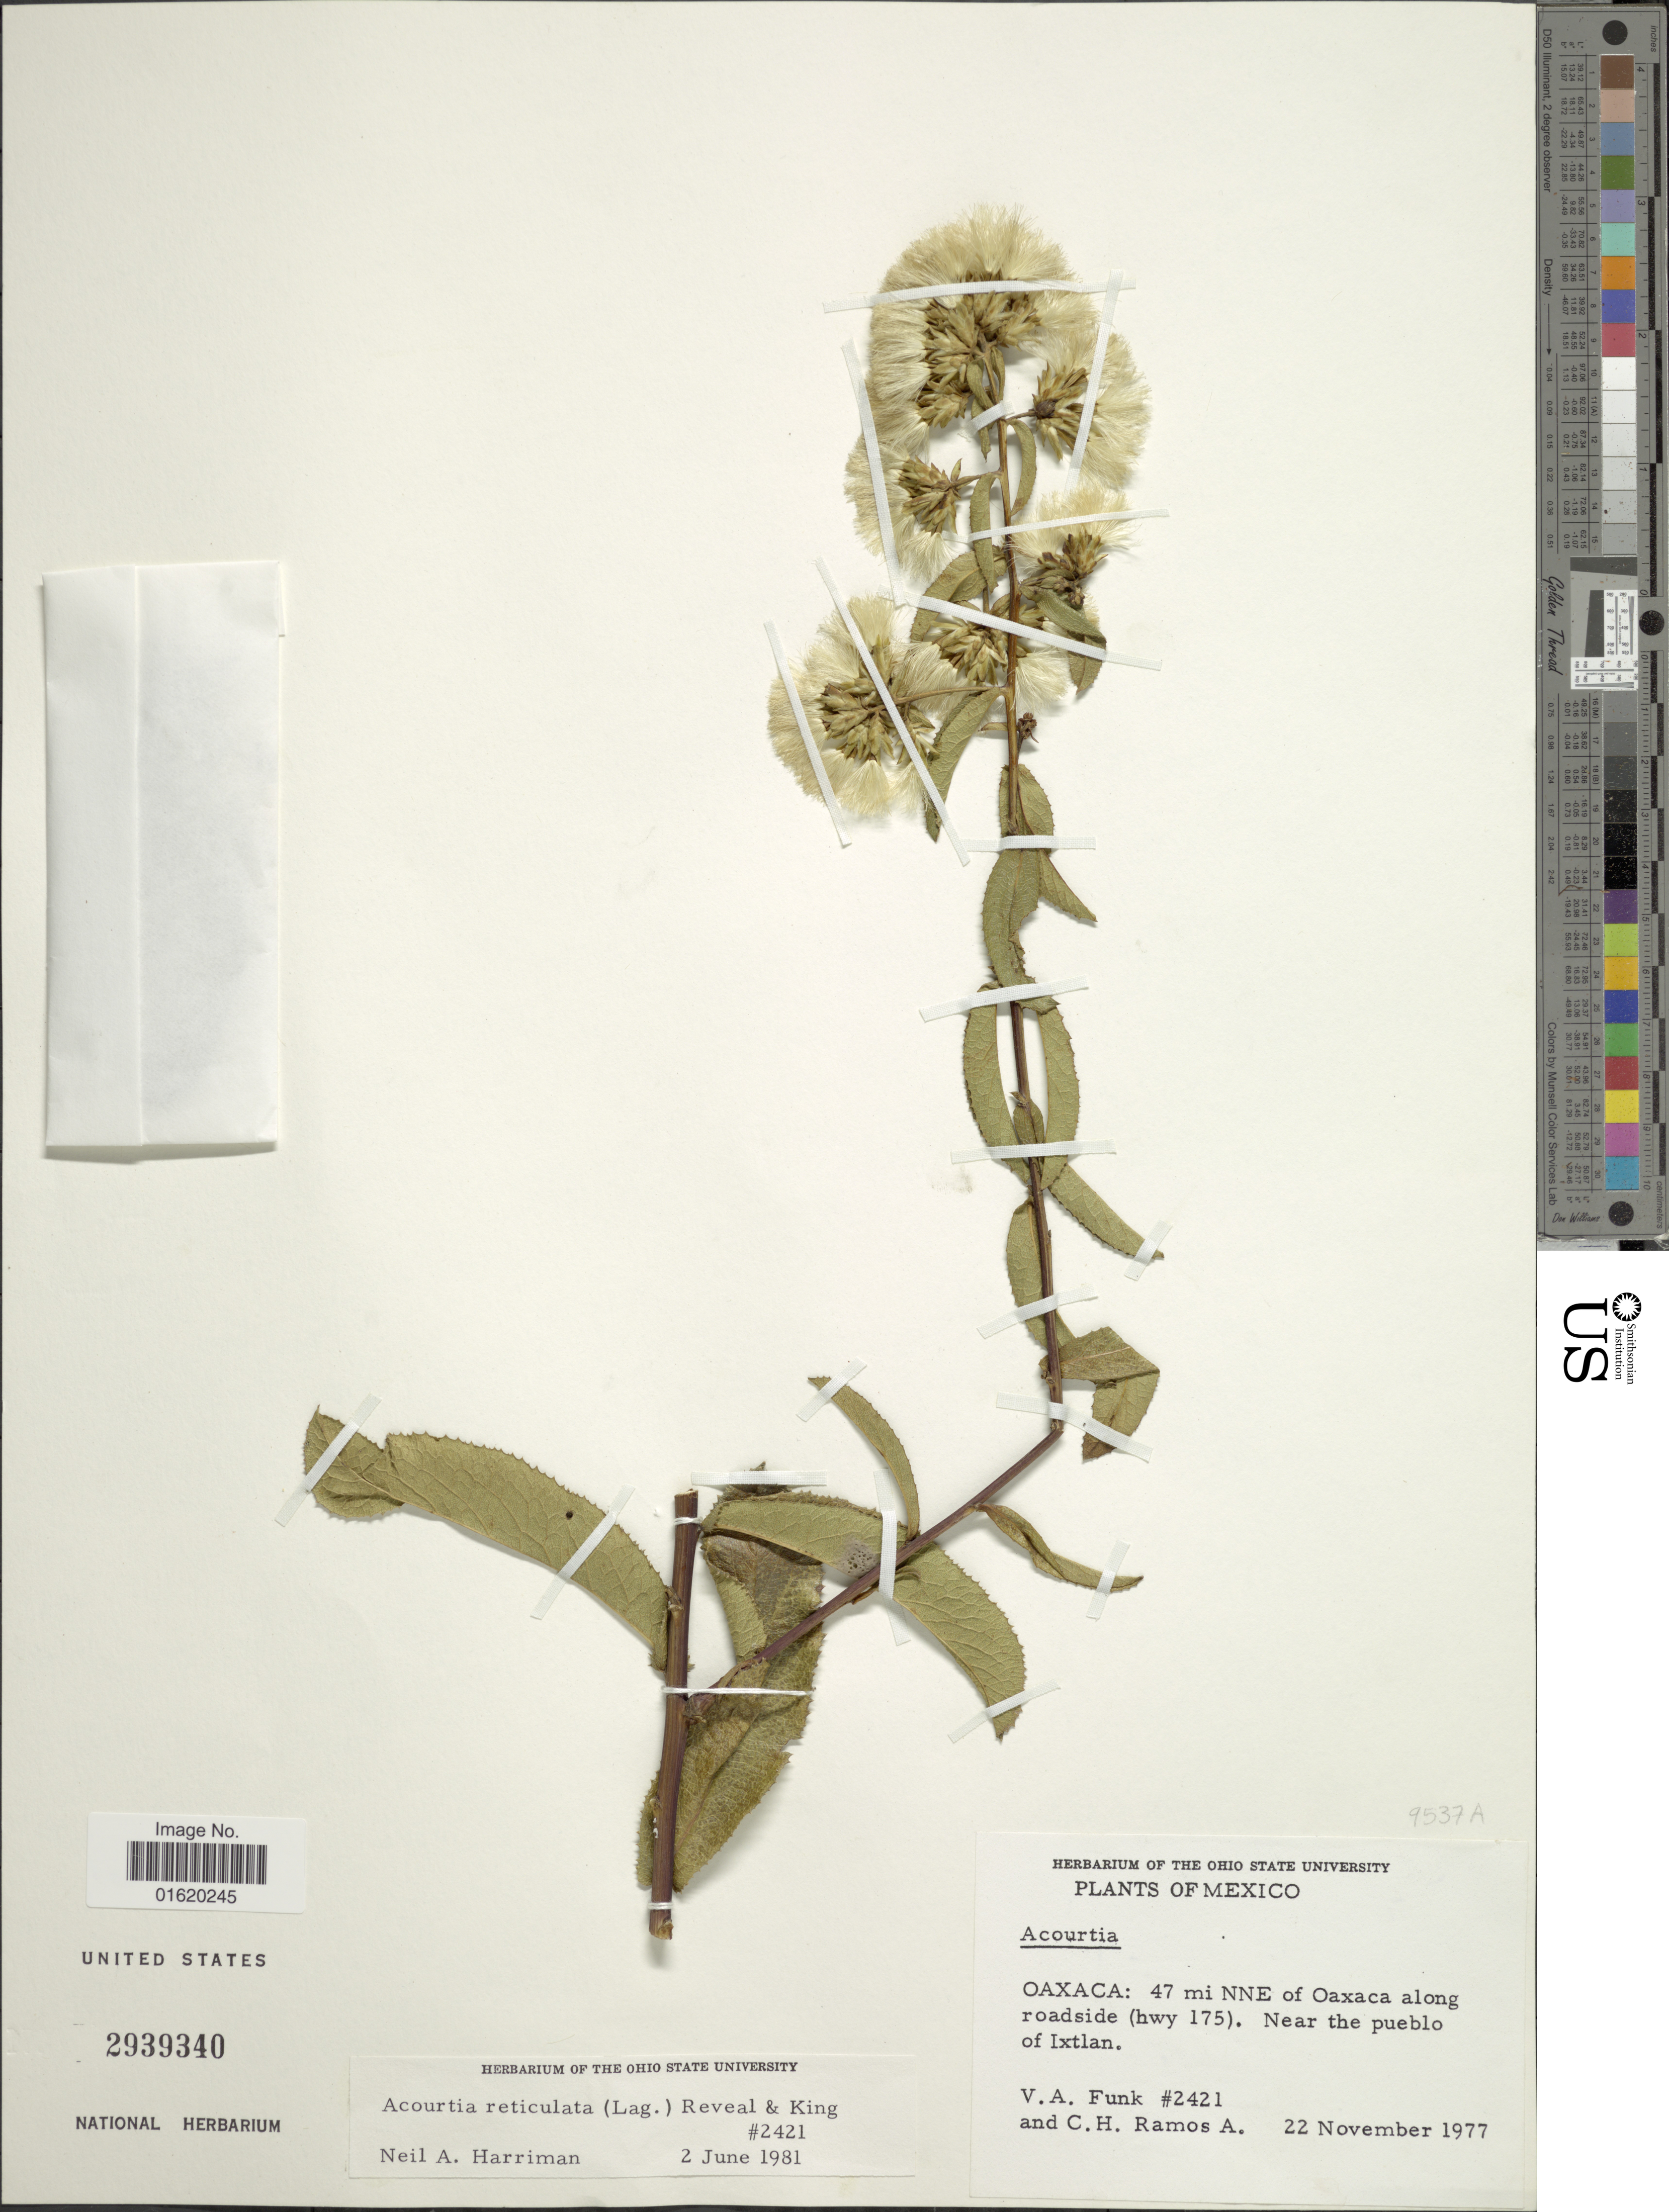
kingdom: Plantae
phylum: Tracheophyta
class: Magnoliopsida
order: Asterales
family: Asteraceae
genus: Acourtia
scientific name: Acourtia reticulata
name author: (Lag. ex D. Don) Reveal & R.M. King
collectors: V. Funk & C. Ramos A.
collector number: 2421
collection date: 1977-11-22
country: Mexico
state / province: Oaxaca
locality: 47 mi NNE of Oaxaca along roadside (hwy 175), near the pueblo of Ixtlan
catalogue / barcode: US 2939340